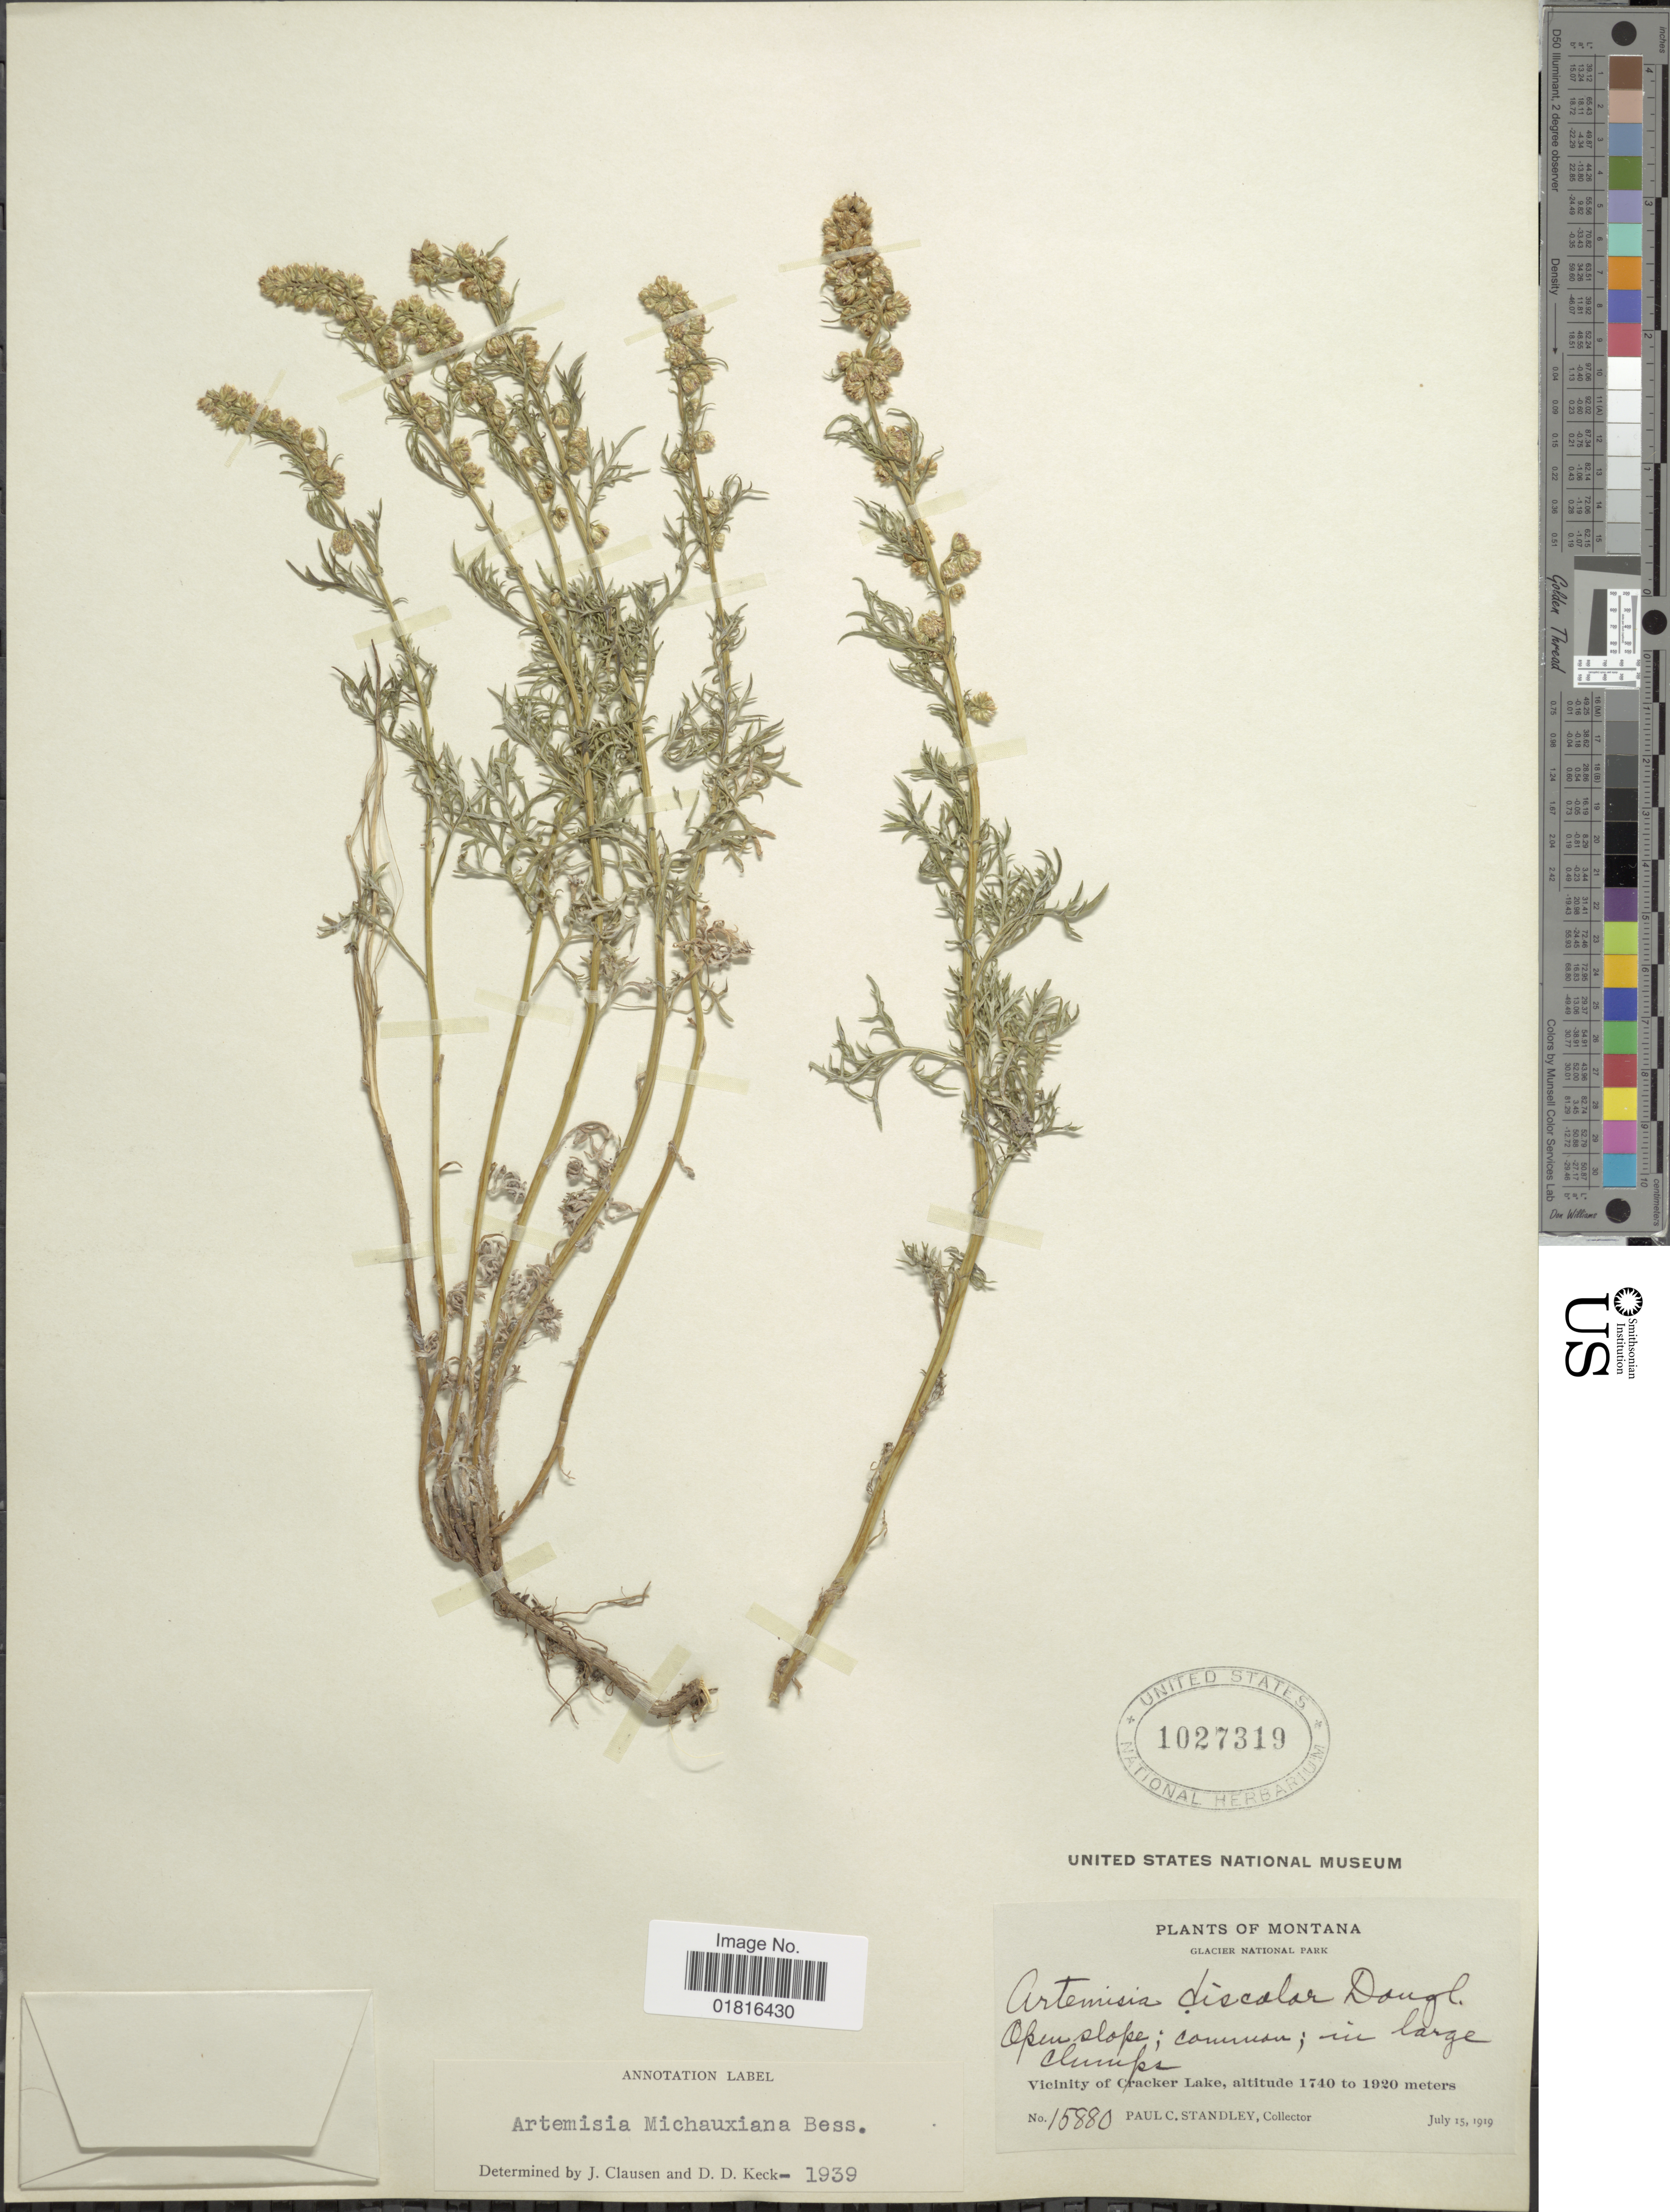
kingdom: Plantae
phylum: Tracheophyta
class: Magnoliopsida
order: Asterales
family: Asteraceae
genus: Artemisia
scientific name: Artemisia michauxiana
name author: Besser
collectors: P. C. Standley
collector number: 15880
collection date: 1919-07-15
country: United States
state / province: Montana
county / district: Glacier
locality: Glacier National Park, Open slope; common; in large clumps, Vicinity of Cracker Lake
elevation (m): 1740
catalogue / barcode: US 1027319